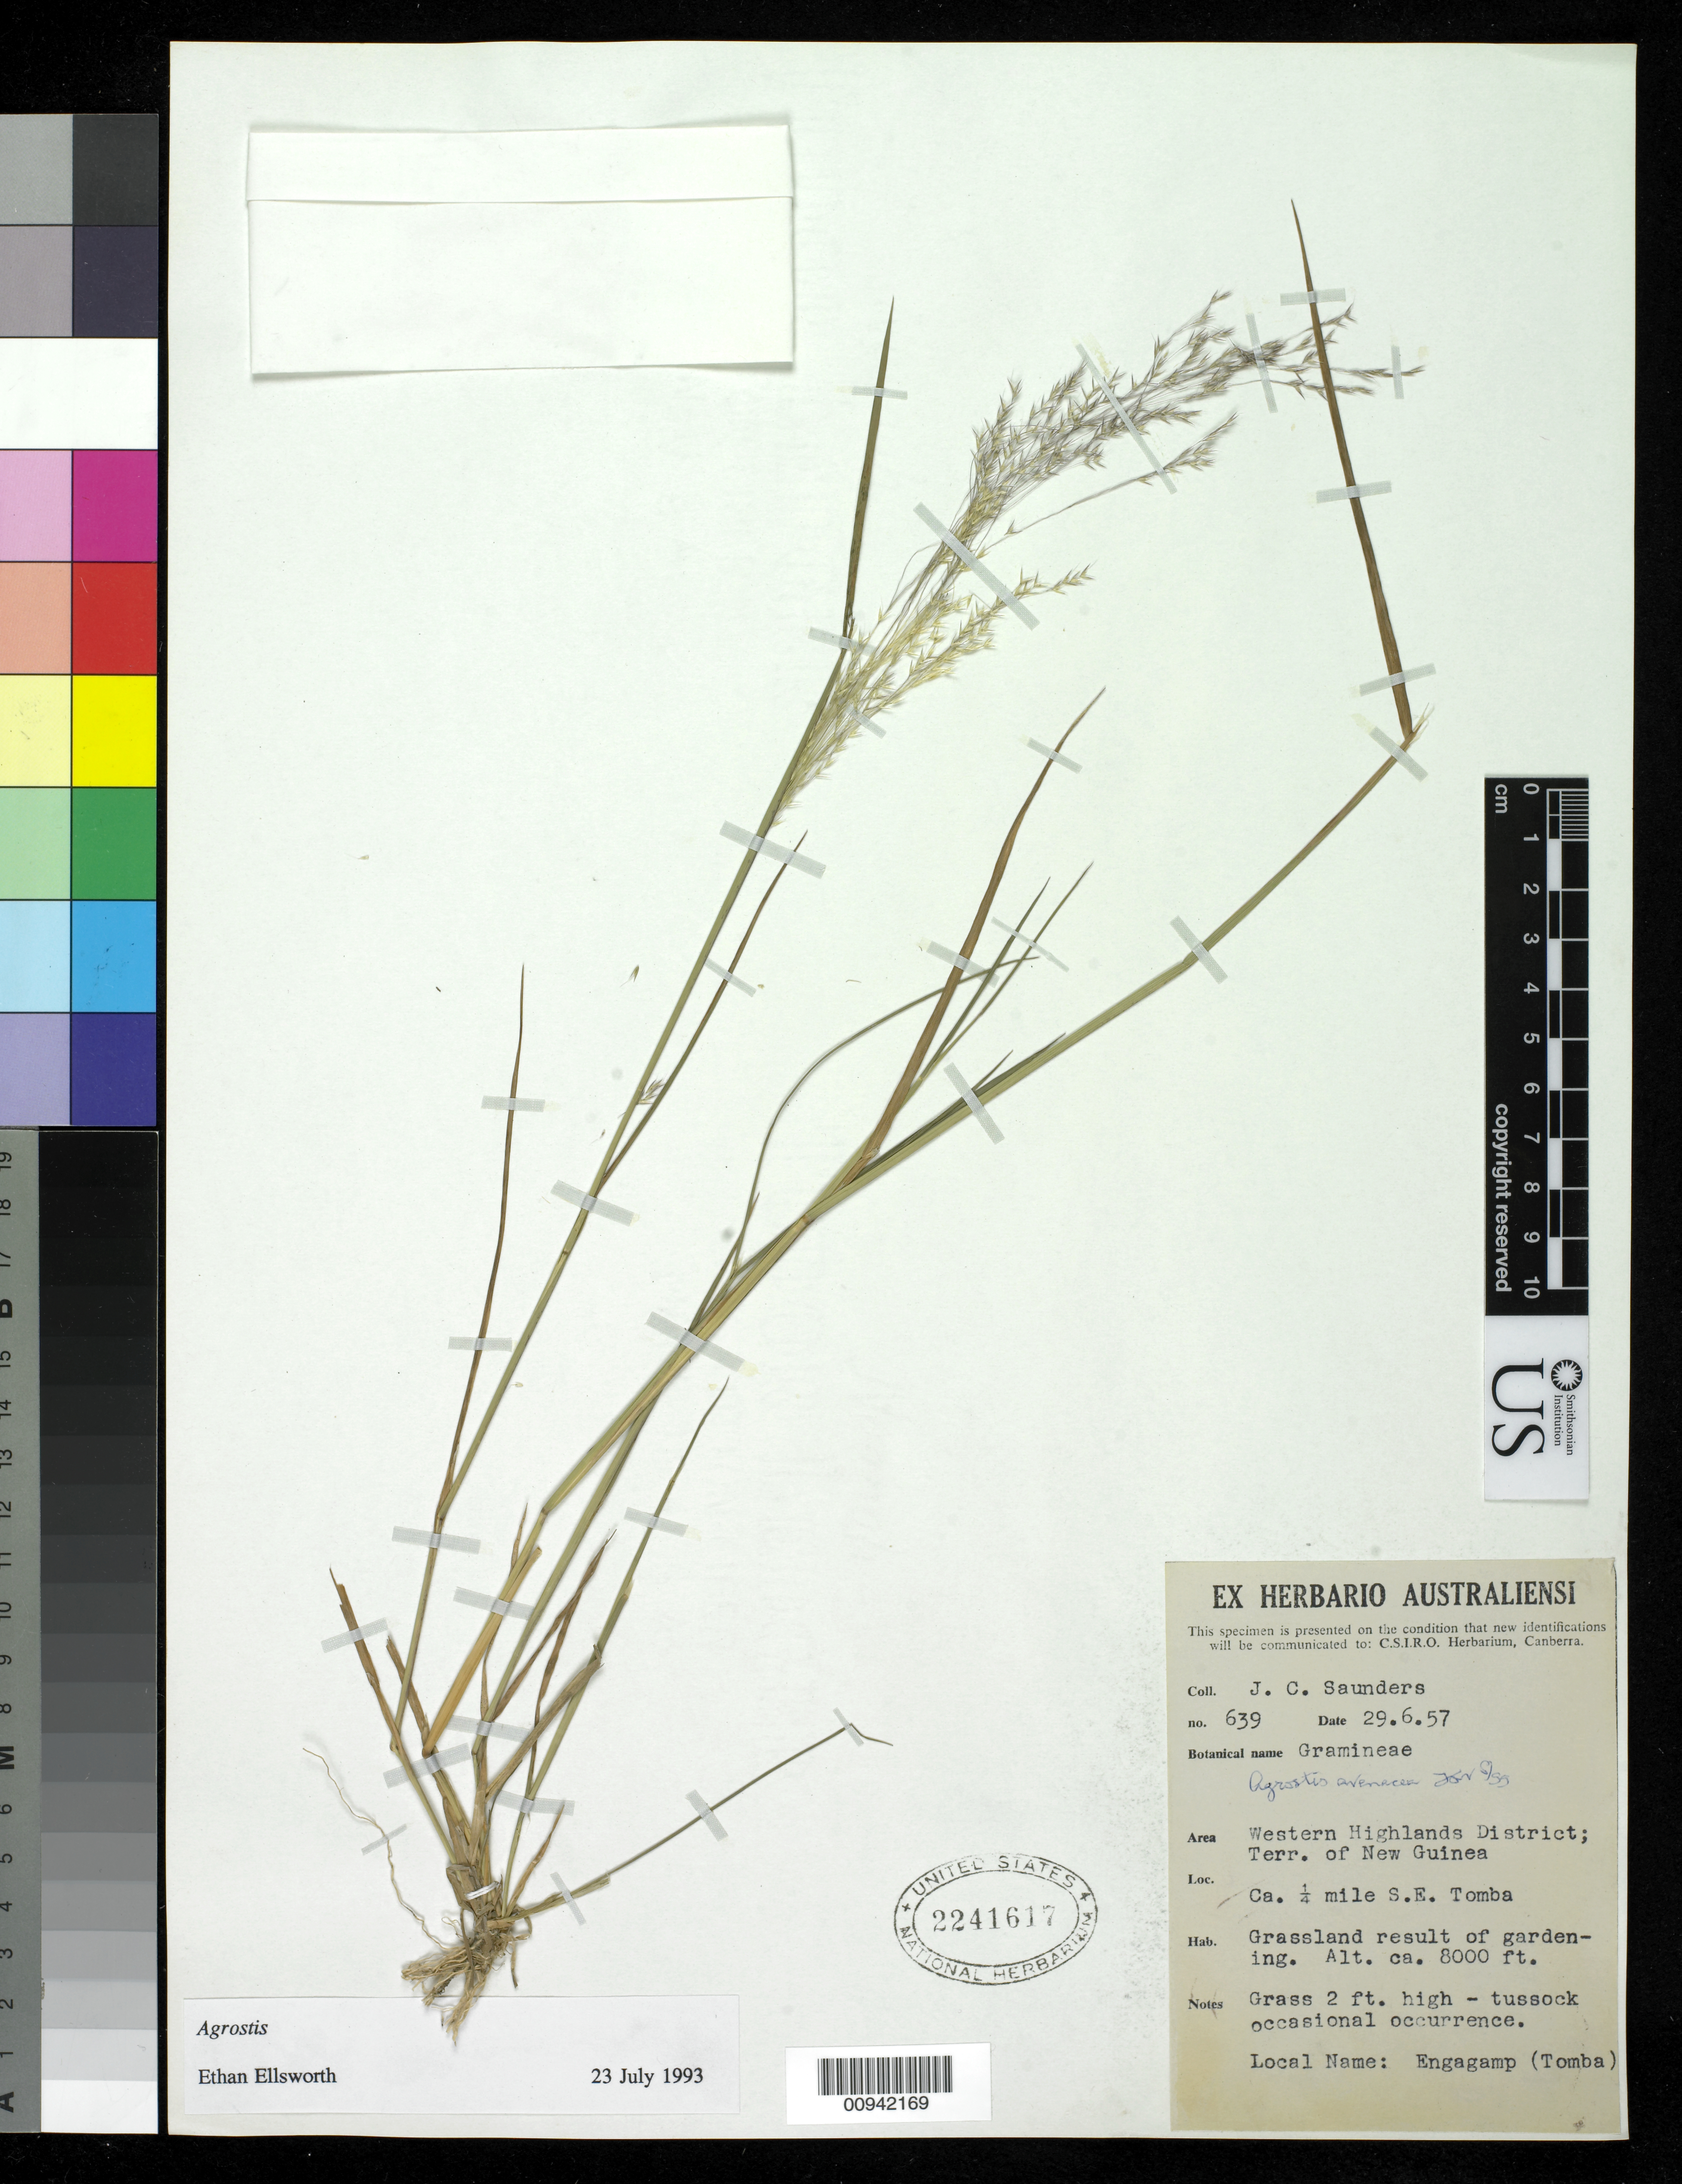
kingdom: Plantae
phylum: Tracheophyta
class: Liliopsida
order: Poales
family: Poaceae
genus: Lachnagrostis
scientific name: Lachnagrostis filiformis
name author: (J.R. Forst.) Trin.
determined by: Poaceae Reorganization Project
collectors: J. C. Saunders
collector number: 639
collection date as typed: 29 Jun 1957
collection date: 1957-06-29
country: Papua New Guinea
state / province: Western Highlands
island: New Guinea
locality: Western Highlands District, ca. 1/4 mile S.E. Tomba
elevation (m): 2438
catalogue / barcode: US 2241617